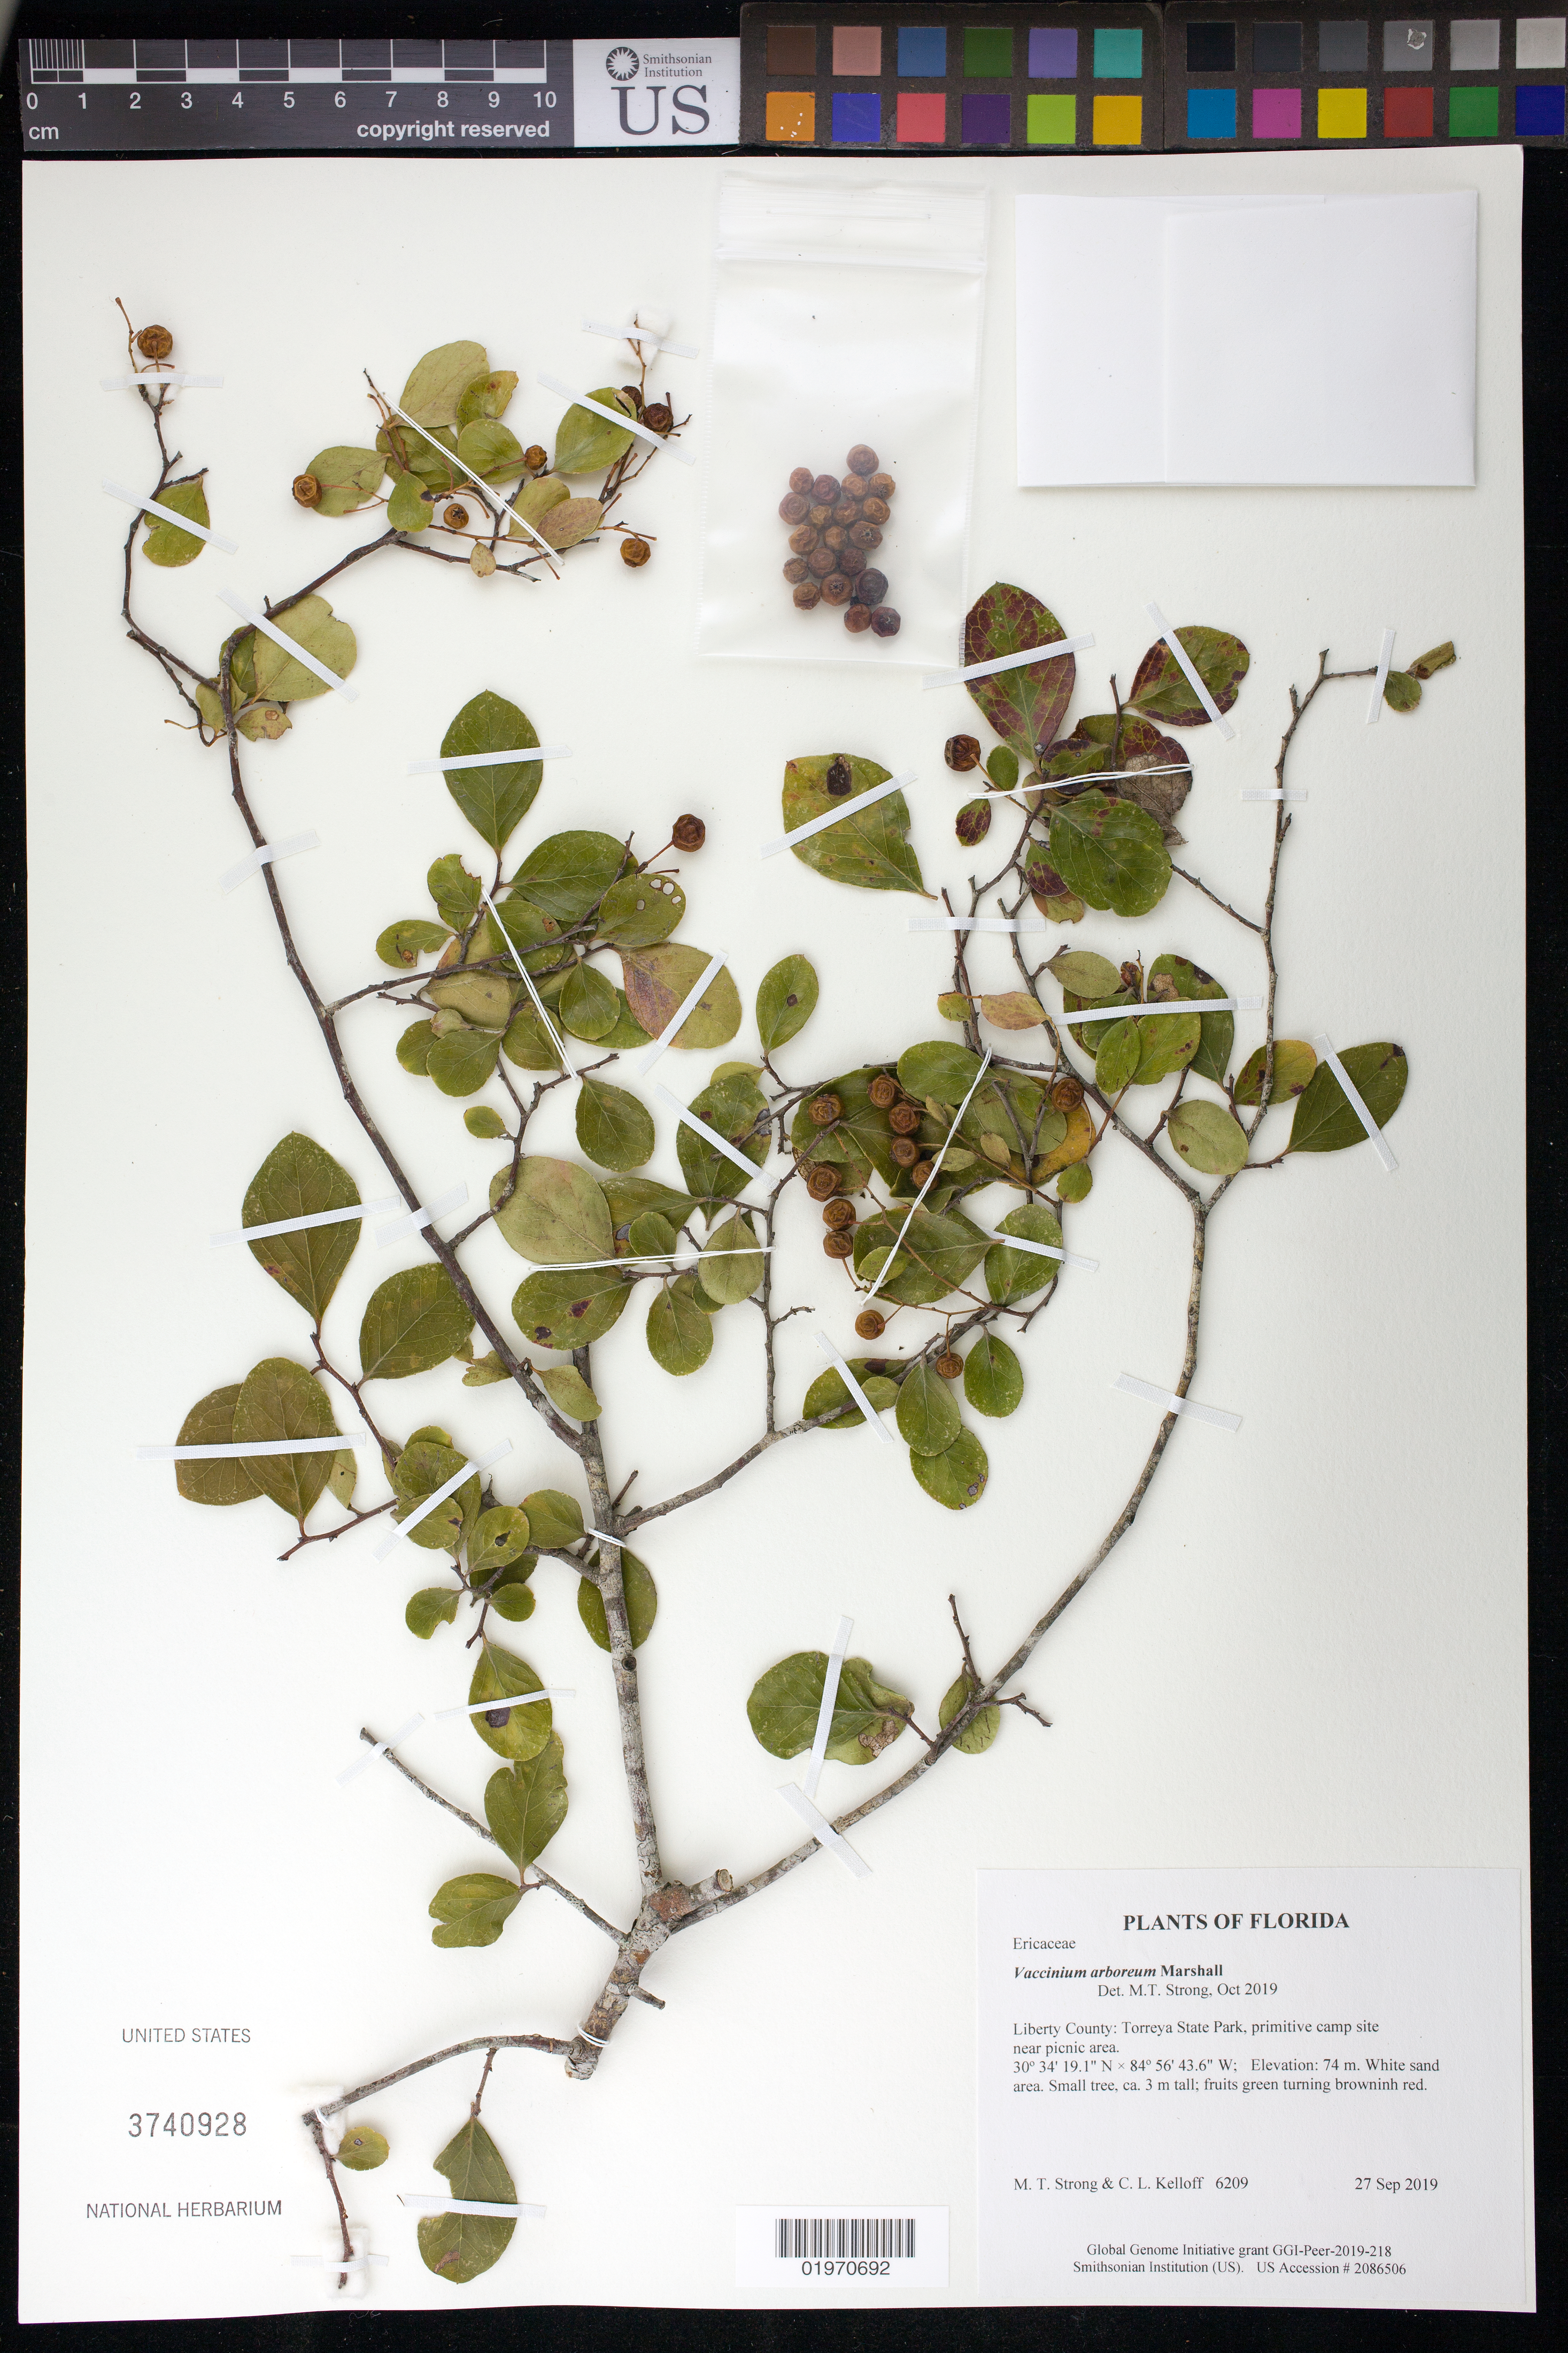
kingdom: Plantae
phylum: Tracheophyta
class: Magnoliopsida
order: Ericales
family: Ericaceae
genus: Vaccinium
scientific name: Vaccinium arboreum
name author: Marshall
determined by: Strong, Mark T., (BOT), Smithsonian Institution - National Museum of Natural History (UNITED STATES)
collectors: M. T. Strong & C. L. Kelloff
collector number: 6209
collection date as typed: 27 Sep 2019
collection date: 2019-09-27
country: United States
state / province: Florida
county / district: Liberty County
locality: Torreya State Park, primitive camp site near picnic area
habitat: White sand area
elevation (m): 74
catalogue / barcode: US 3740928